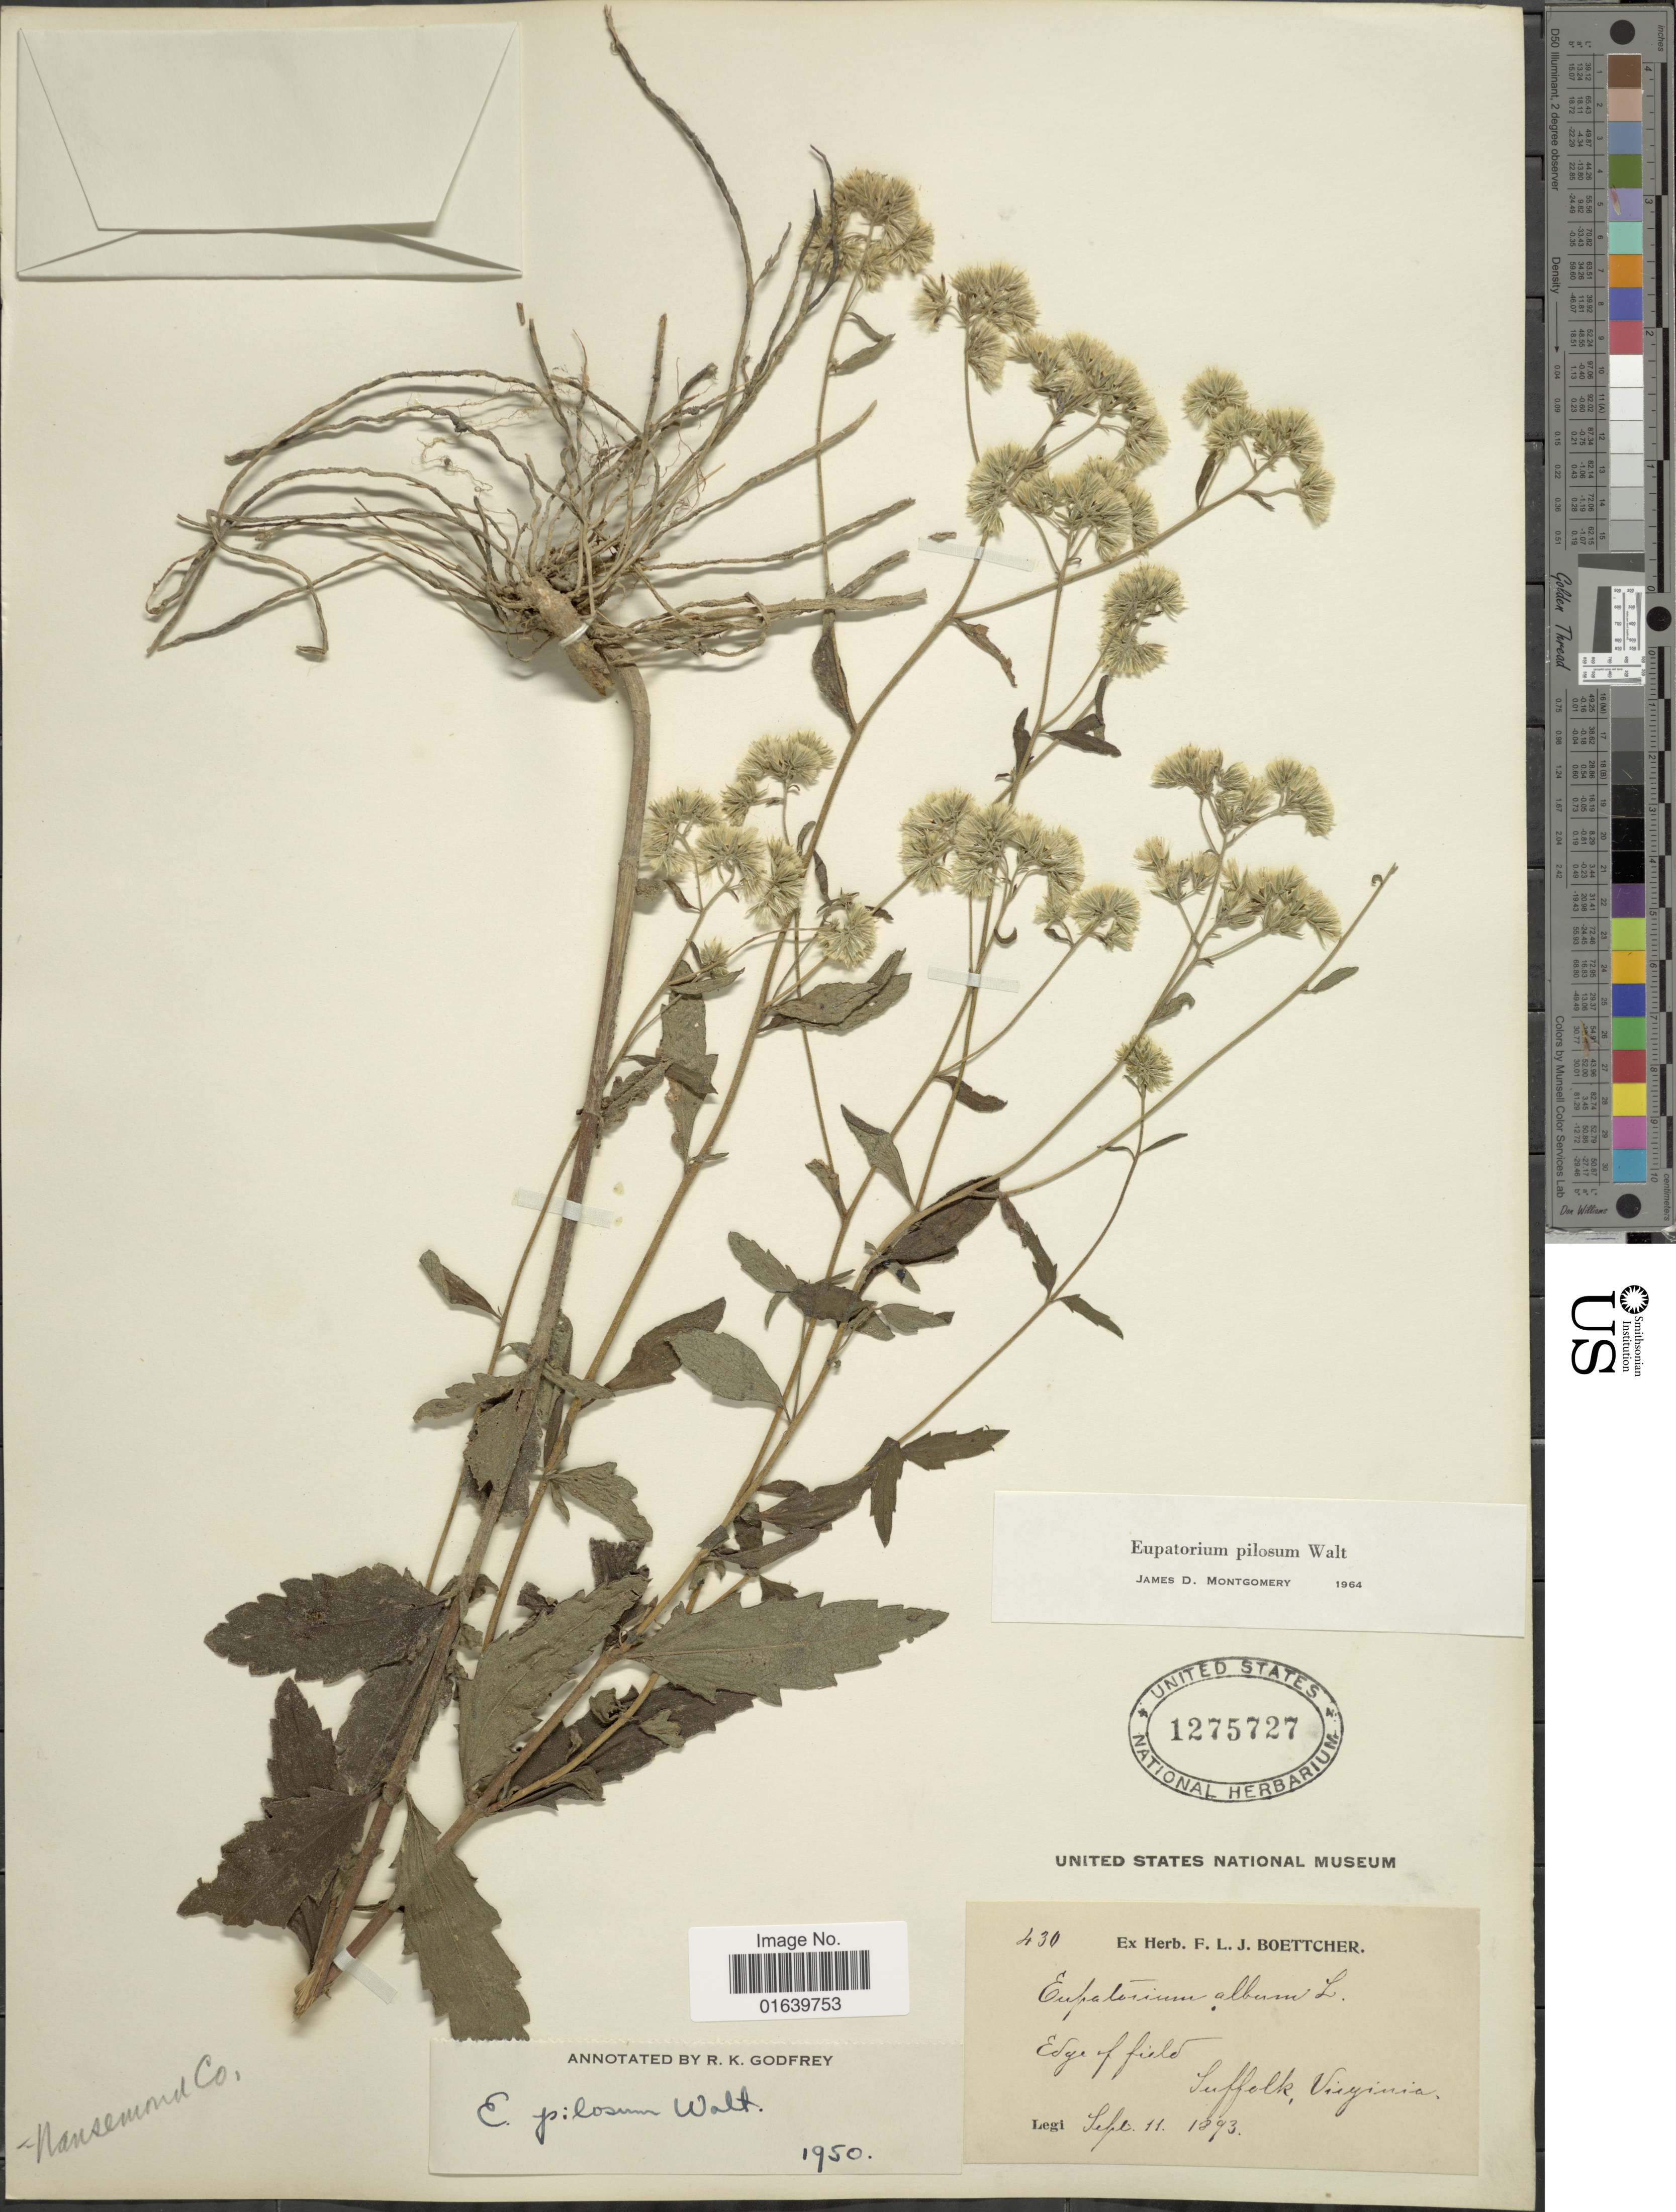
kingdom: Plantae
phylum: Tracheophyta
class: Magnoliopsida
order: Asterales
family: Asteraceae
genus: Eupatorium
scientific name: Eupatorium pilosum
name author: Walter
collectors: ex herb. F. L. J. Boettcher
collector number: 430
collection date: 1893-09-11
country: United States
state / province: Virginia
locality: Edge of field, Suffolk.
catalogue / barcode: US 1275727